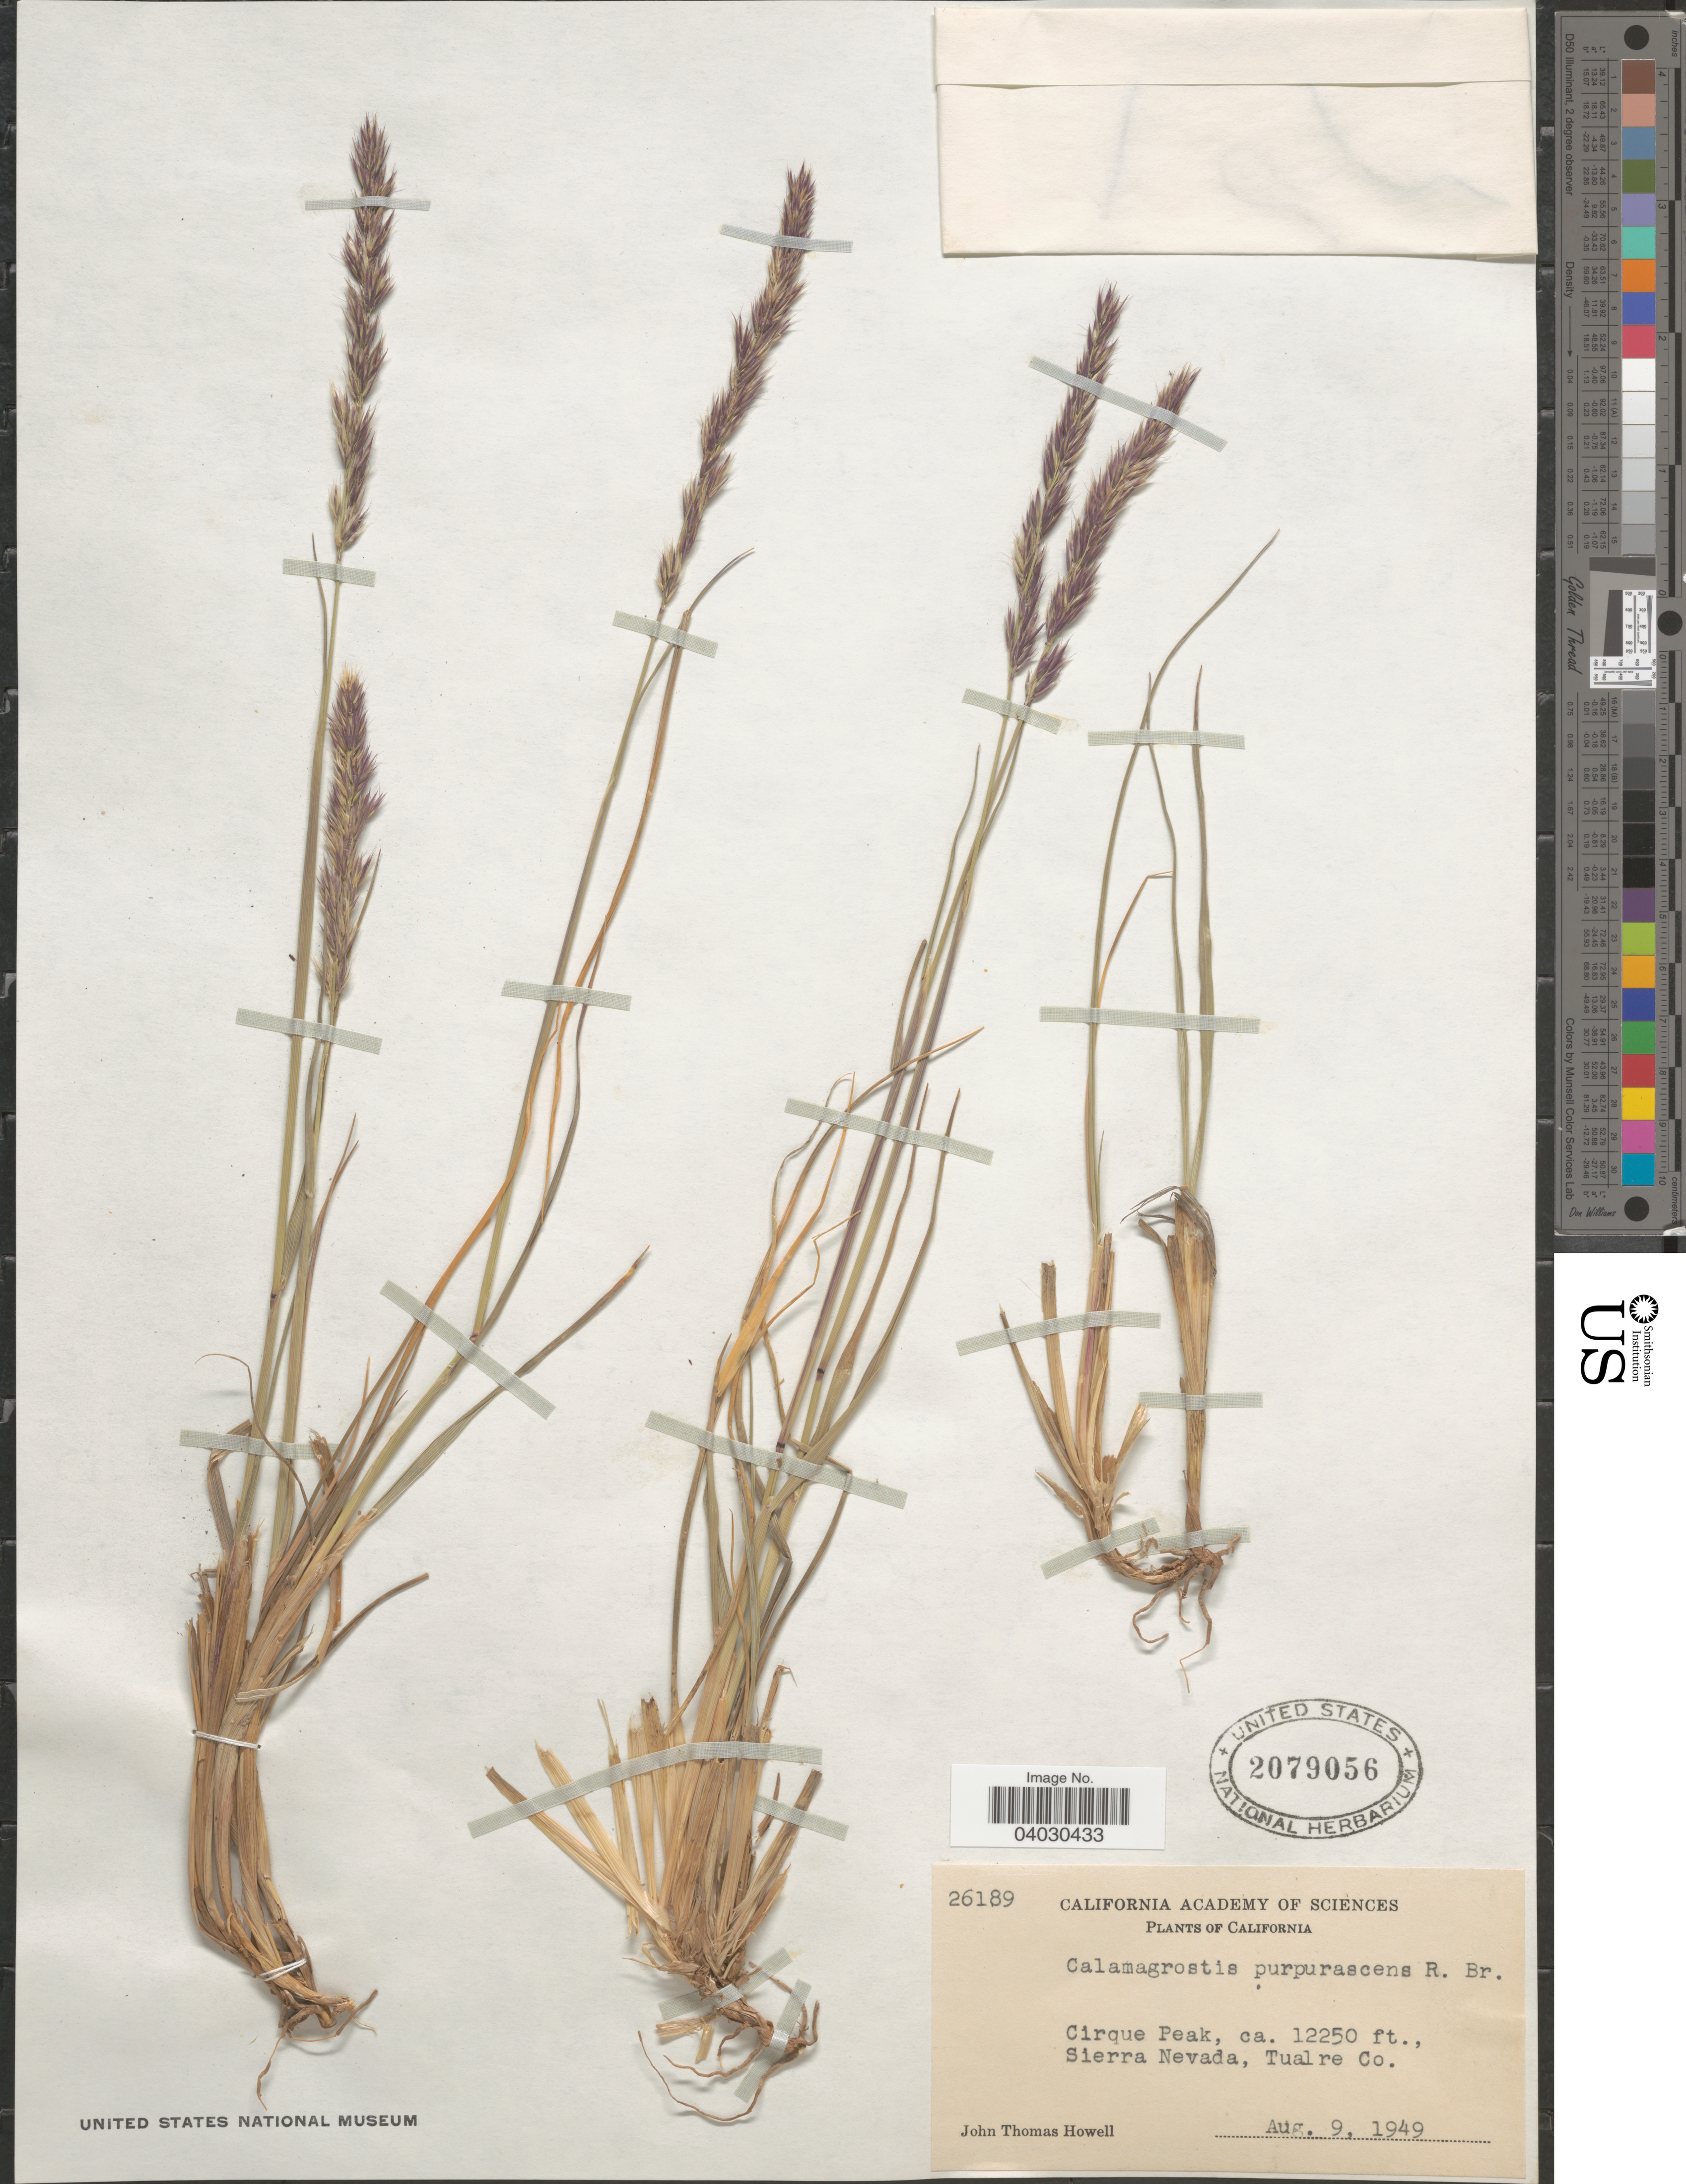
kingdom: Plantae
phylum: Tracheophyta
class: Liliopsida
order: Poales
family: Poaceae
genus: Calamagrostis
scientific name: Calamagrostis purpurascens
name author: R. Br.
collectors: J. T. Howell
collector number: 26189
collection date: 1949-08-09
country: United States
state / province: California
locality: Cirque Peak, Sierra Nevada, Tualre Co.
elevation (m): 3734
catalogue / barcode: US 2079056